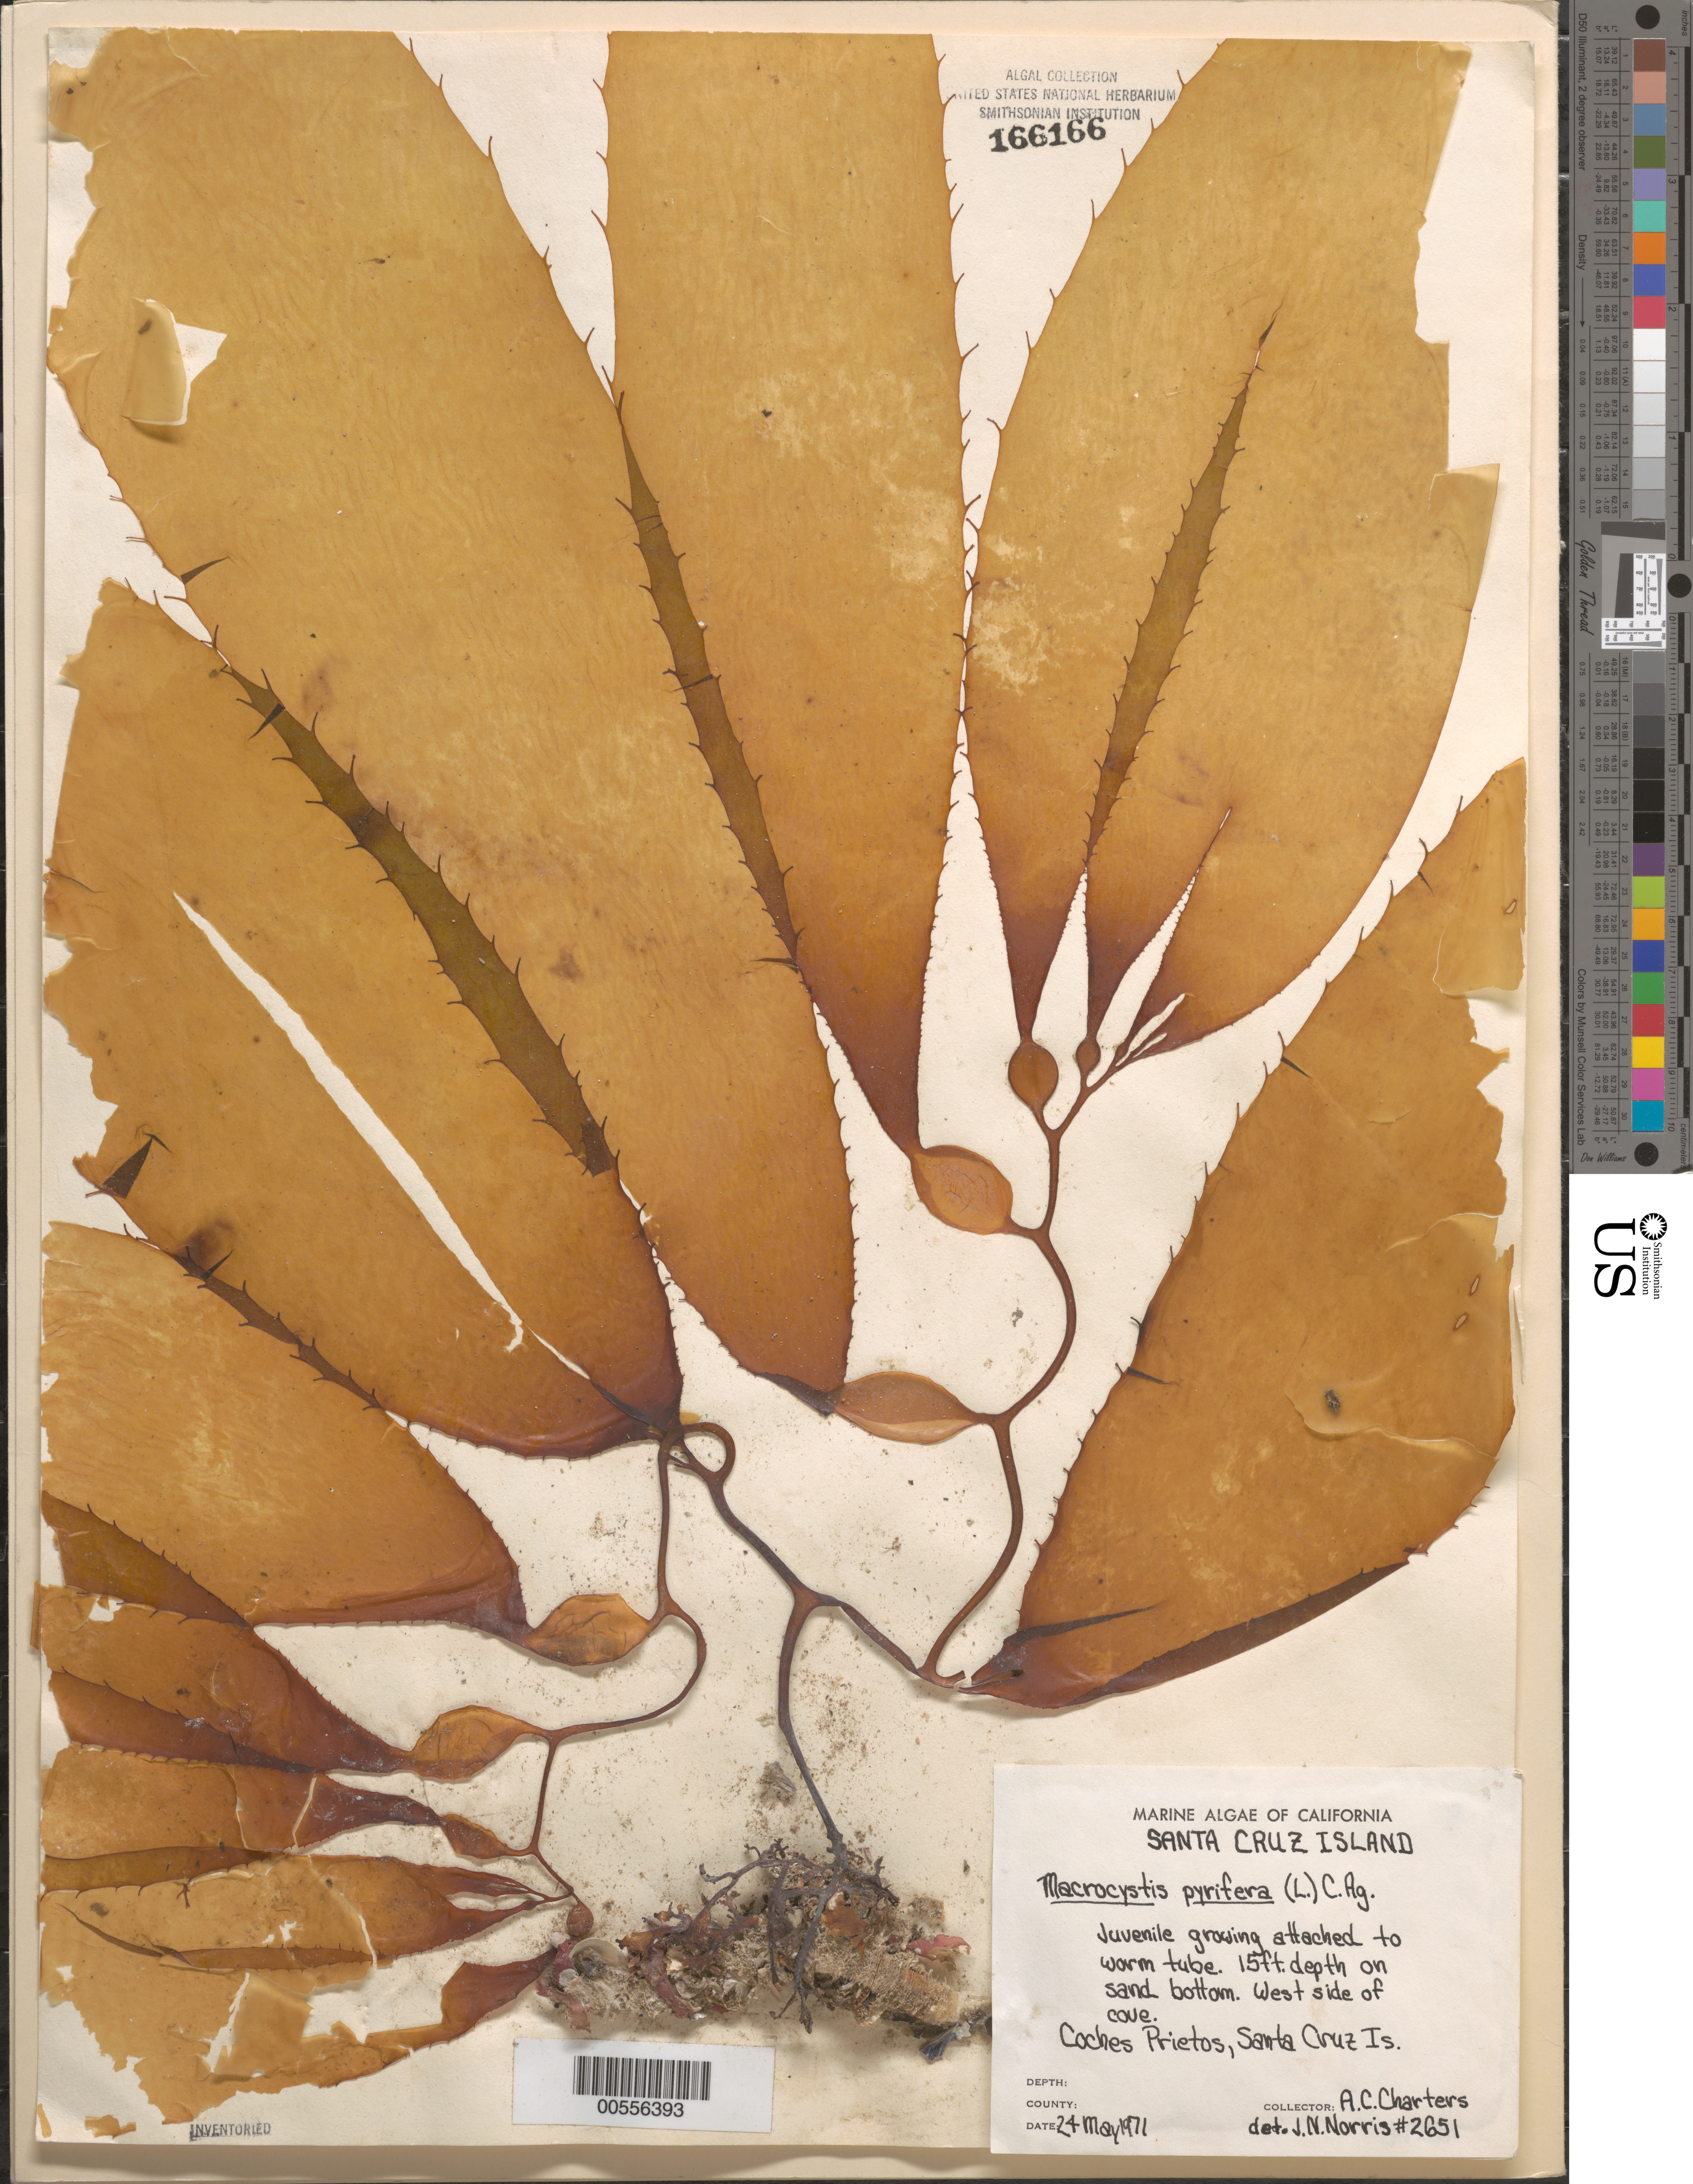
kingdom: Chromista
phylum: Ochrophyta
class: Phaeophyceae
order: Laminariales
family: Laminariaceae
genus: Macrocystis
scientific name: Macrocystis pyrifera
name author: (L.) C. Agardh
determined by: Norris, James N.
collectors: A. Charters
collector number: JN-2651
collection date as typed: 24 May 1971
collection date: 1971-05-24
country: United States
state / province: California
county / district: Santa Barbara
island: Santa Cruz Island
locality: Coches Prietos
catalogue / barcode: US 166166